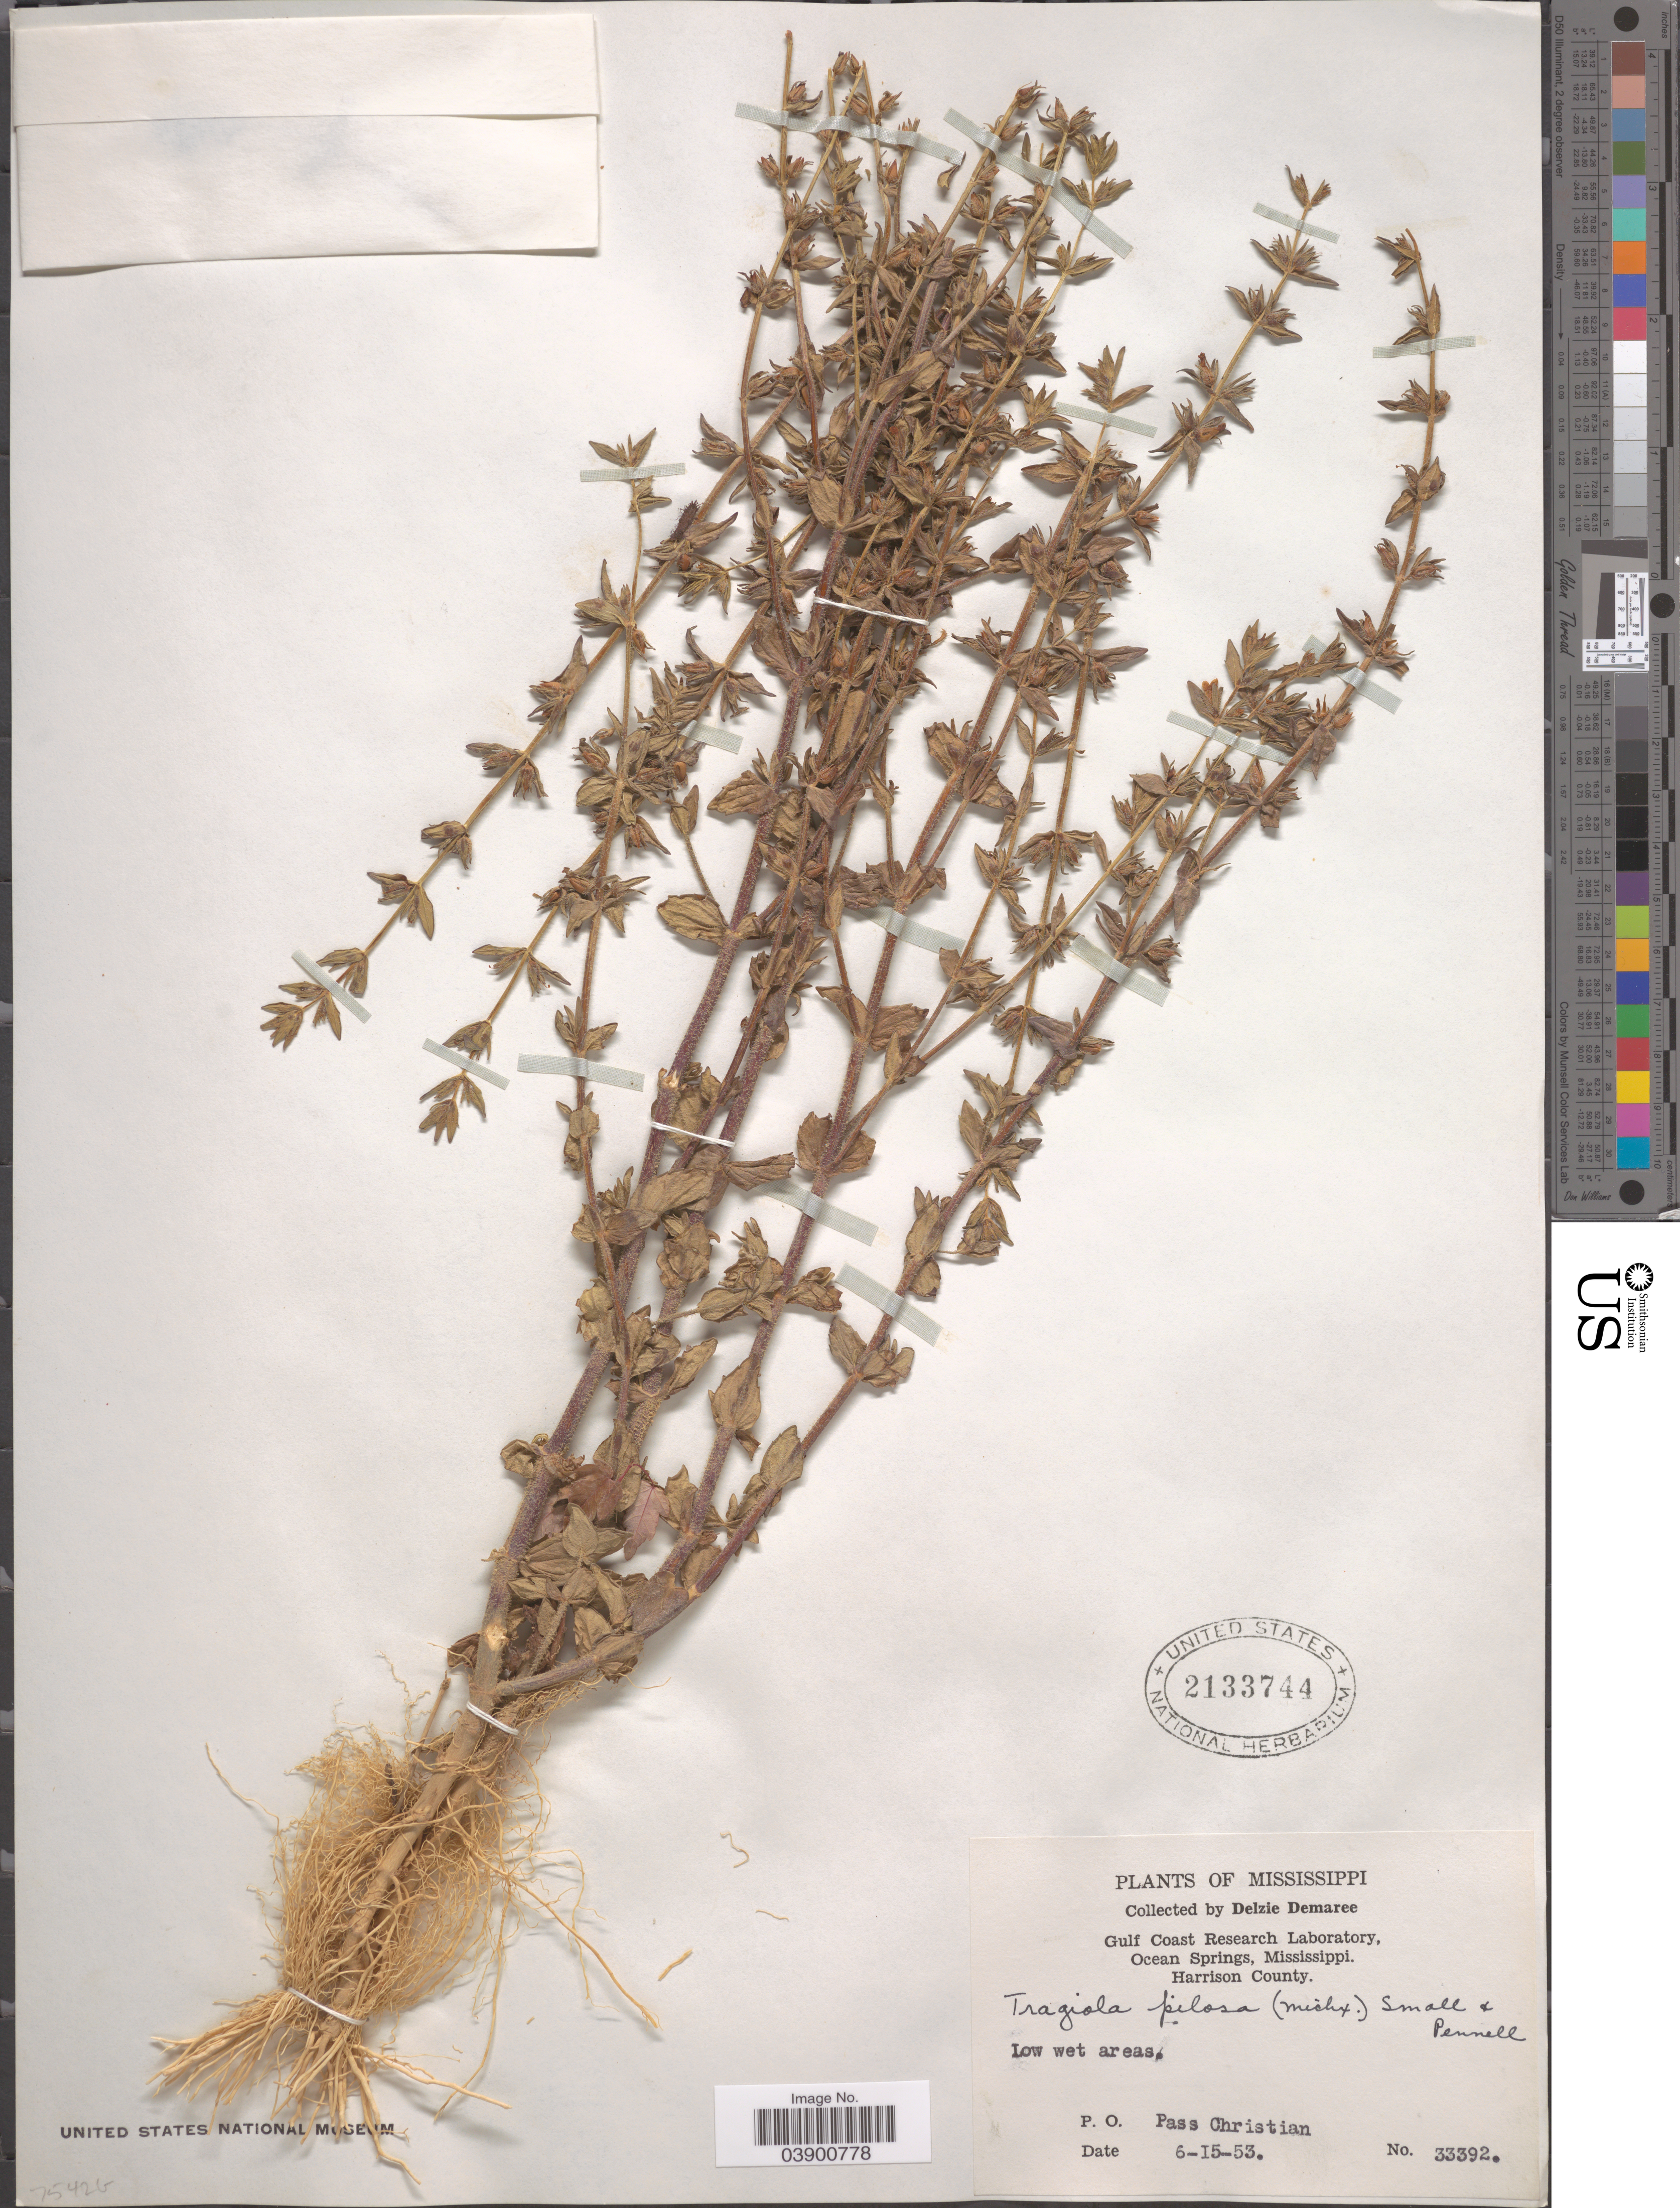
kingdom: Plantae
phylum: Tracheophyta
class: Magnoliopsida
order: Lamiales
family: Plantaginaceae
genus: Gratiola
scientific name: Gratiola pilosa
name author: Michx.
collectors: D. Demaree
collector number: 33392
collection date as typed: Transcribed d/m/y: 15/6/53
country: United States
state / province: Mississippi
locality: Gulf Coast Research Laboratory, Ocean Springs. Harrison County. P. O. Pass Christian.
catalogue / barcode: US 2133744